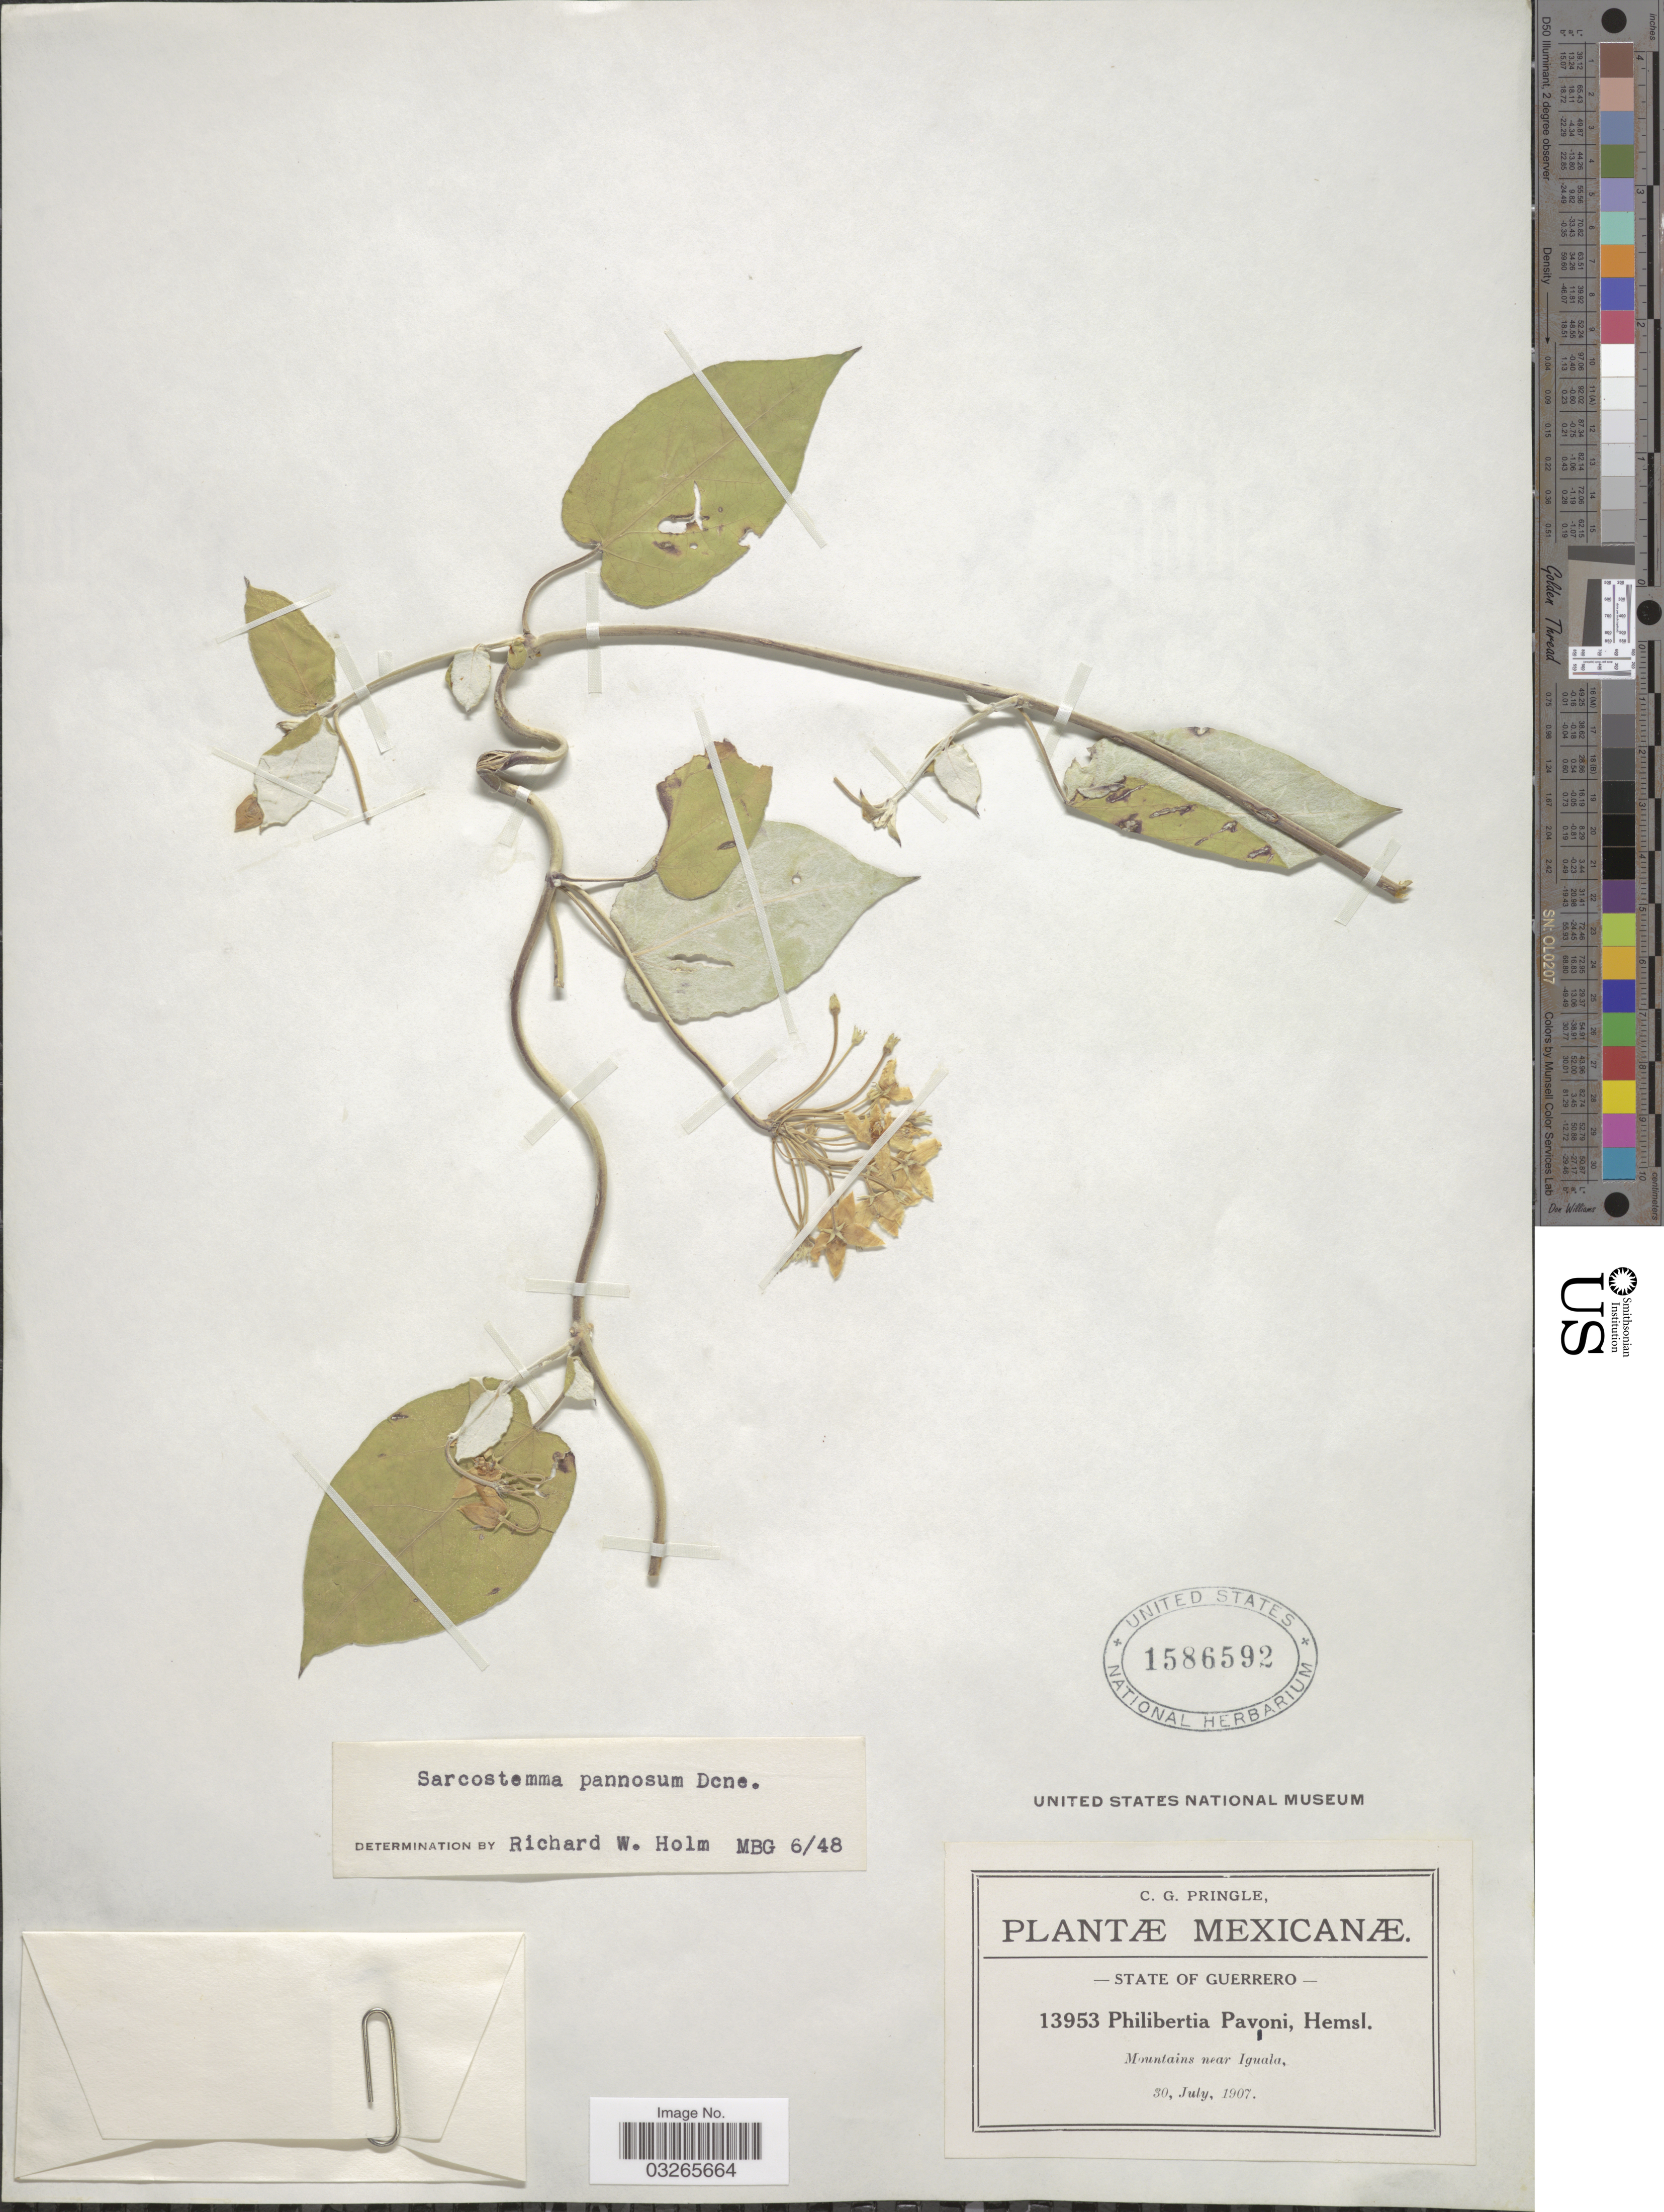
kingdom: Plantae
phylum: Tracheophyta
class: Magnoliopsida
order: Gentianales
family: Apocynaceae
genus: Sarcostemma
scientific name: Sarcostemma pannosum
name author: Decne.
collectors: C. G. Pringle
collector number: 13953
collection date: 1907-07-30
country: Mexico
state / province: Guerrero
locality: Mountains near Iguala.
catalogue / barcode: US 1586592